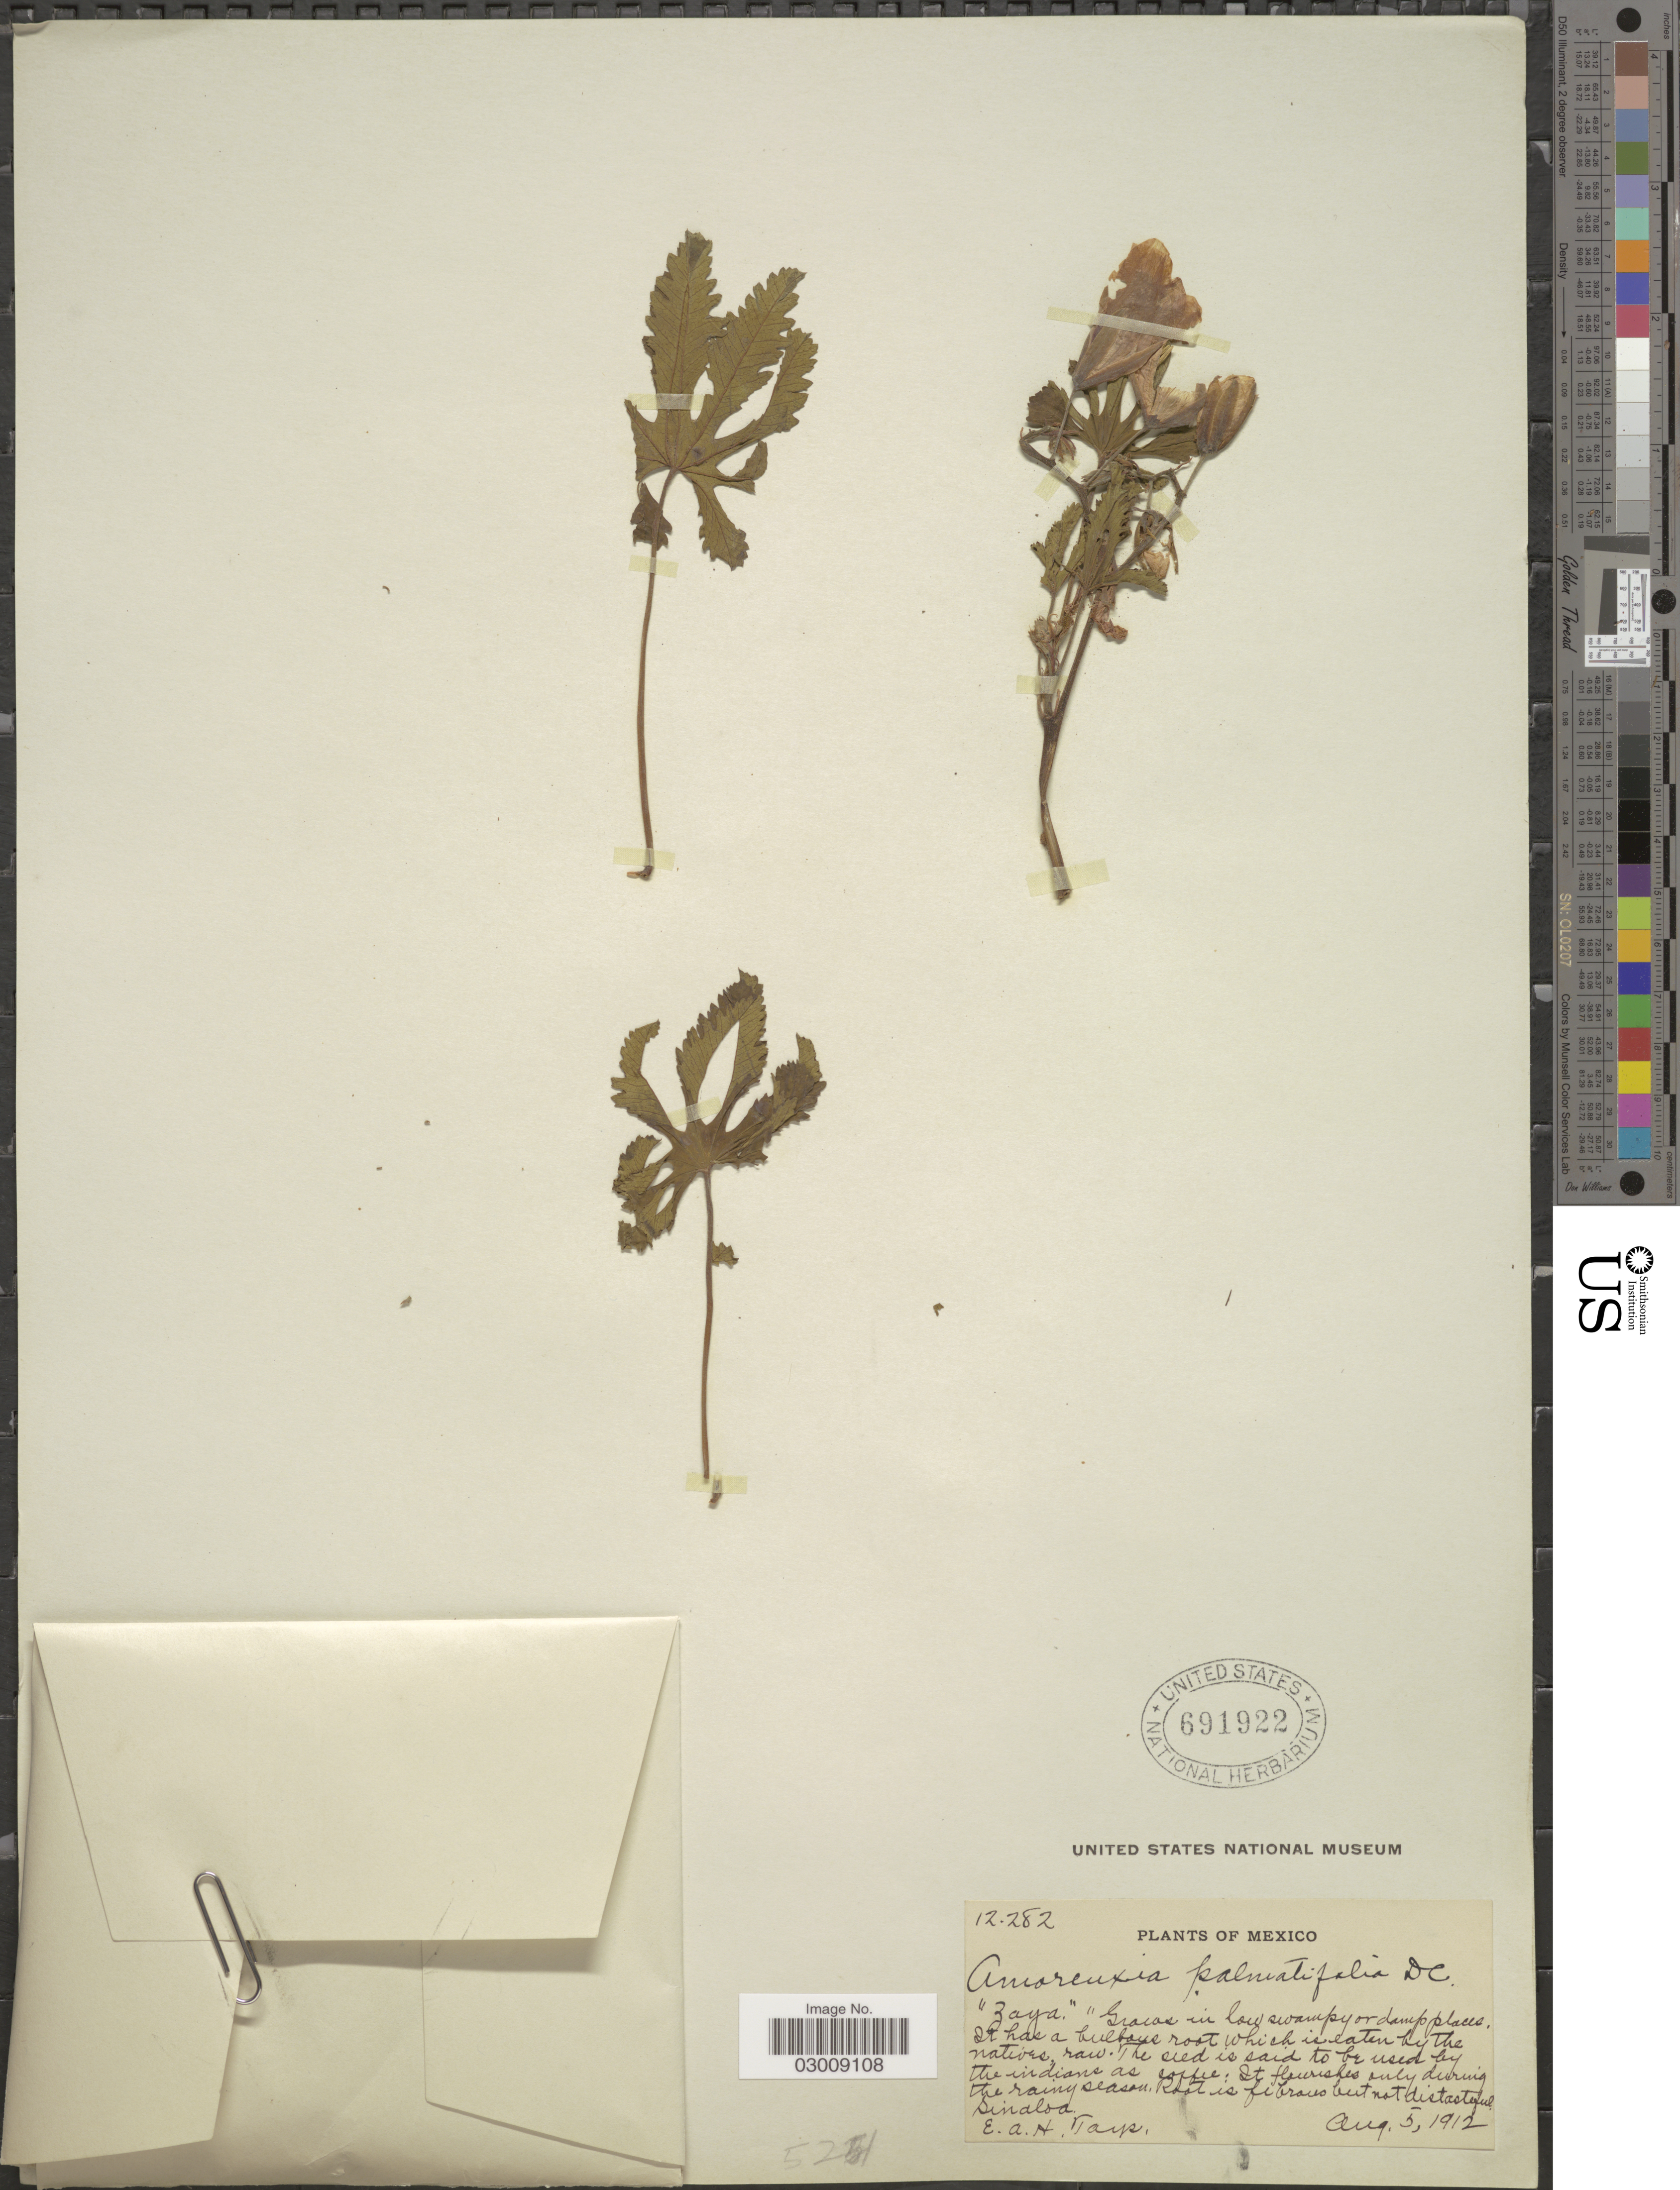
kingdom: Plantae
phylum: Tracheophyta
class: Magnoliopsida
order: Malvales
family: Cochlospermaceae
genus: Amoreuxia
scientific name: Amoreuxia palmatifida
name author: Moc. & Sessé ex DC.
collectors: E. Tays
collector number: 12282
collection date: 1912-08-05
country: Mexico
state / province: Sinaloa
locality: Zaya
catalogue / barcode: US 691922